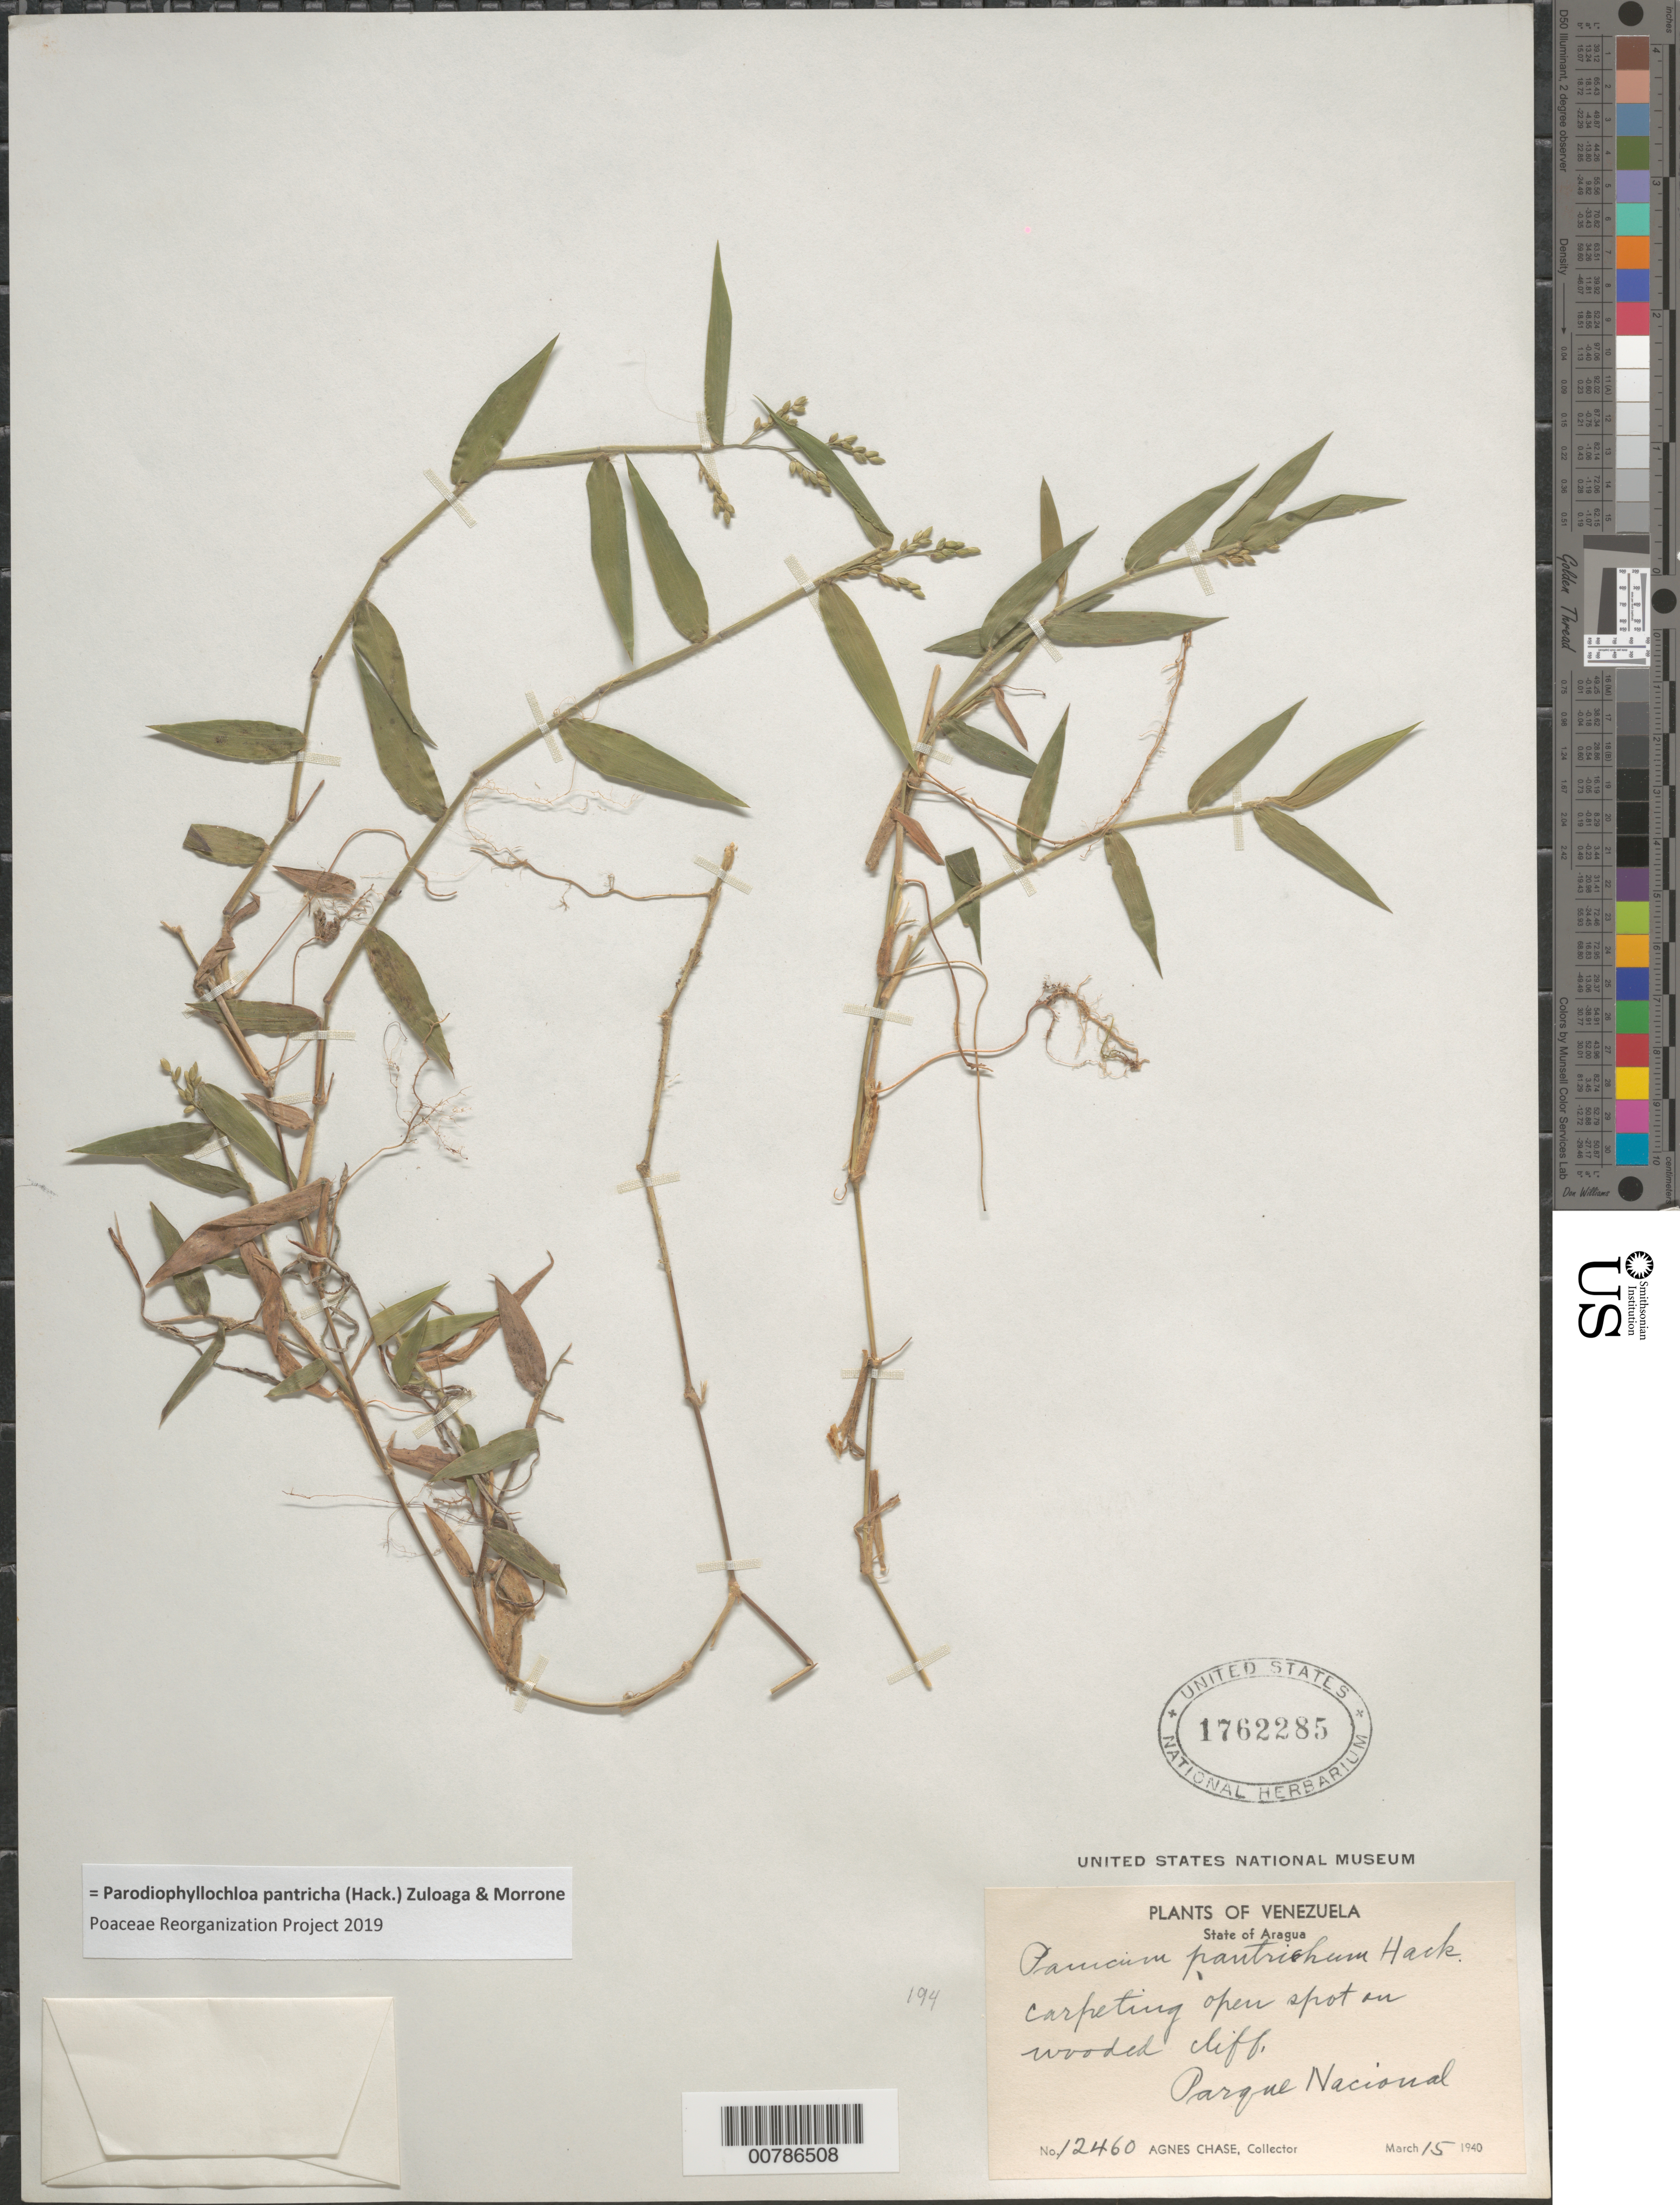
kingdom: Plantae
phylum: Tracheophyta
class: Liliopsida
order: Poales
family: Poaceae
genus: Parodiophyllochloa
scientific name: Parodiophyllochloa pantricha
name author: (Hack.) Zuloaga & Morrone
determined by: Poaceae Reorganization Project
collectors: A. Chase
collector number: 12460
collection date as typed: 15 Mar 1940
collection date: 1940-03-15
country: Venezuela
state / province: Aragua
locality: Parque Nacional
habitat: carpeting open spon on wooded cliff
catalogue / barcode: US 1762285